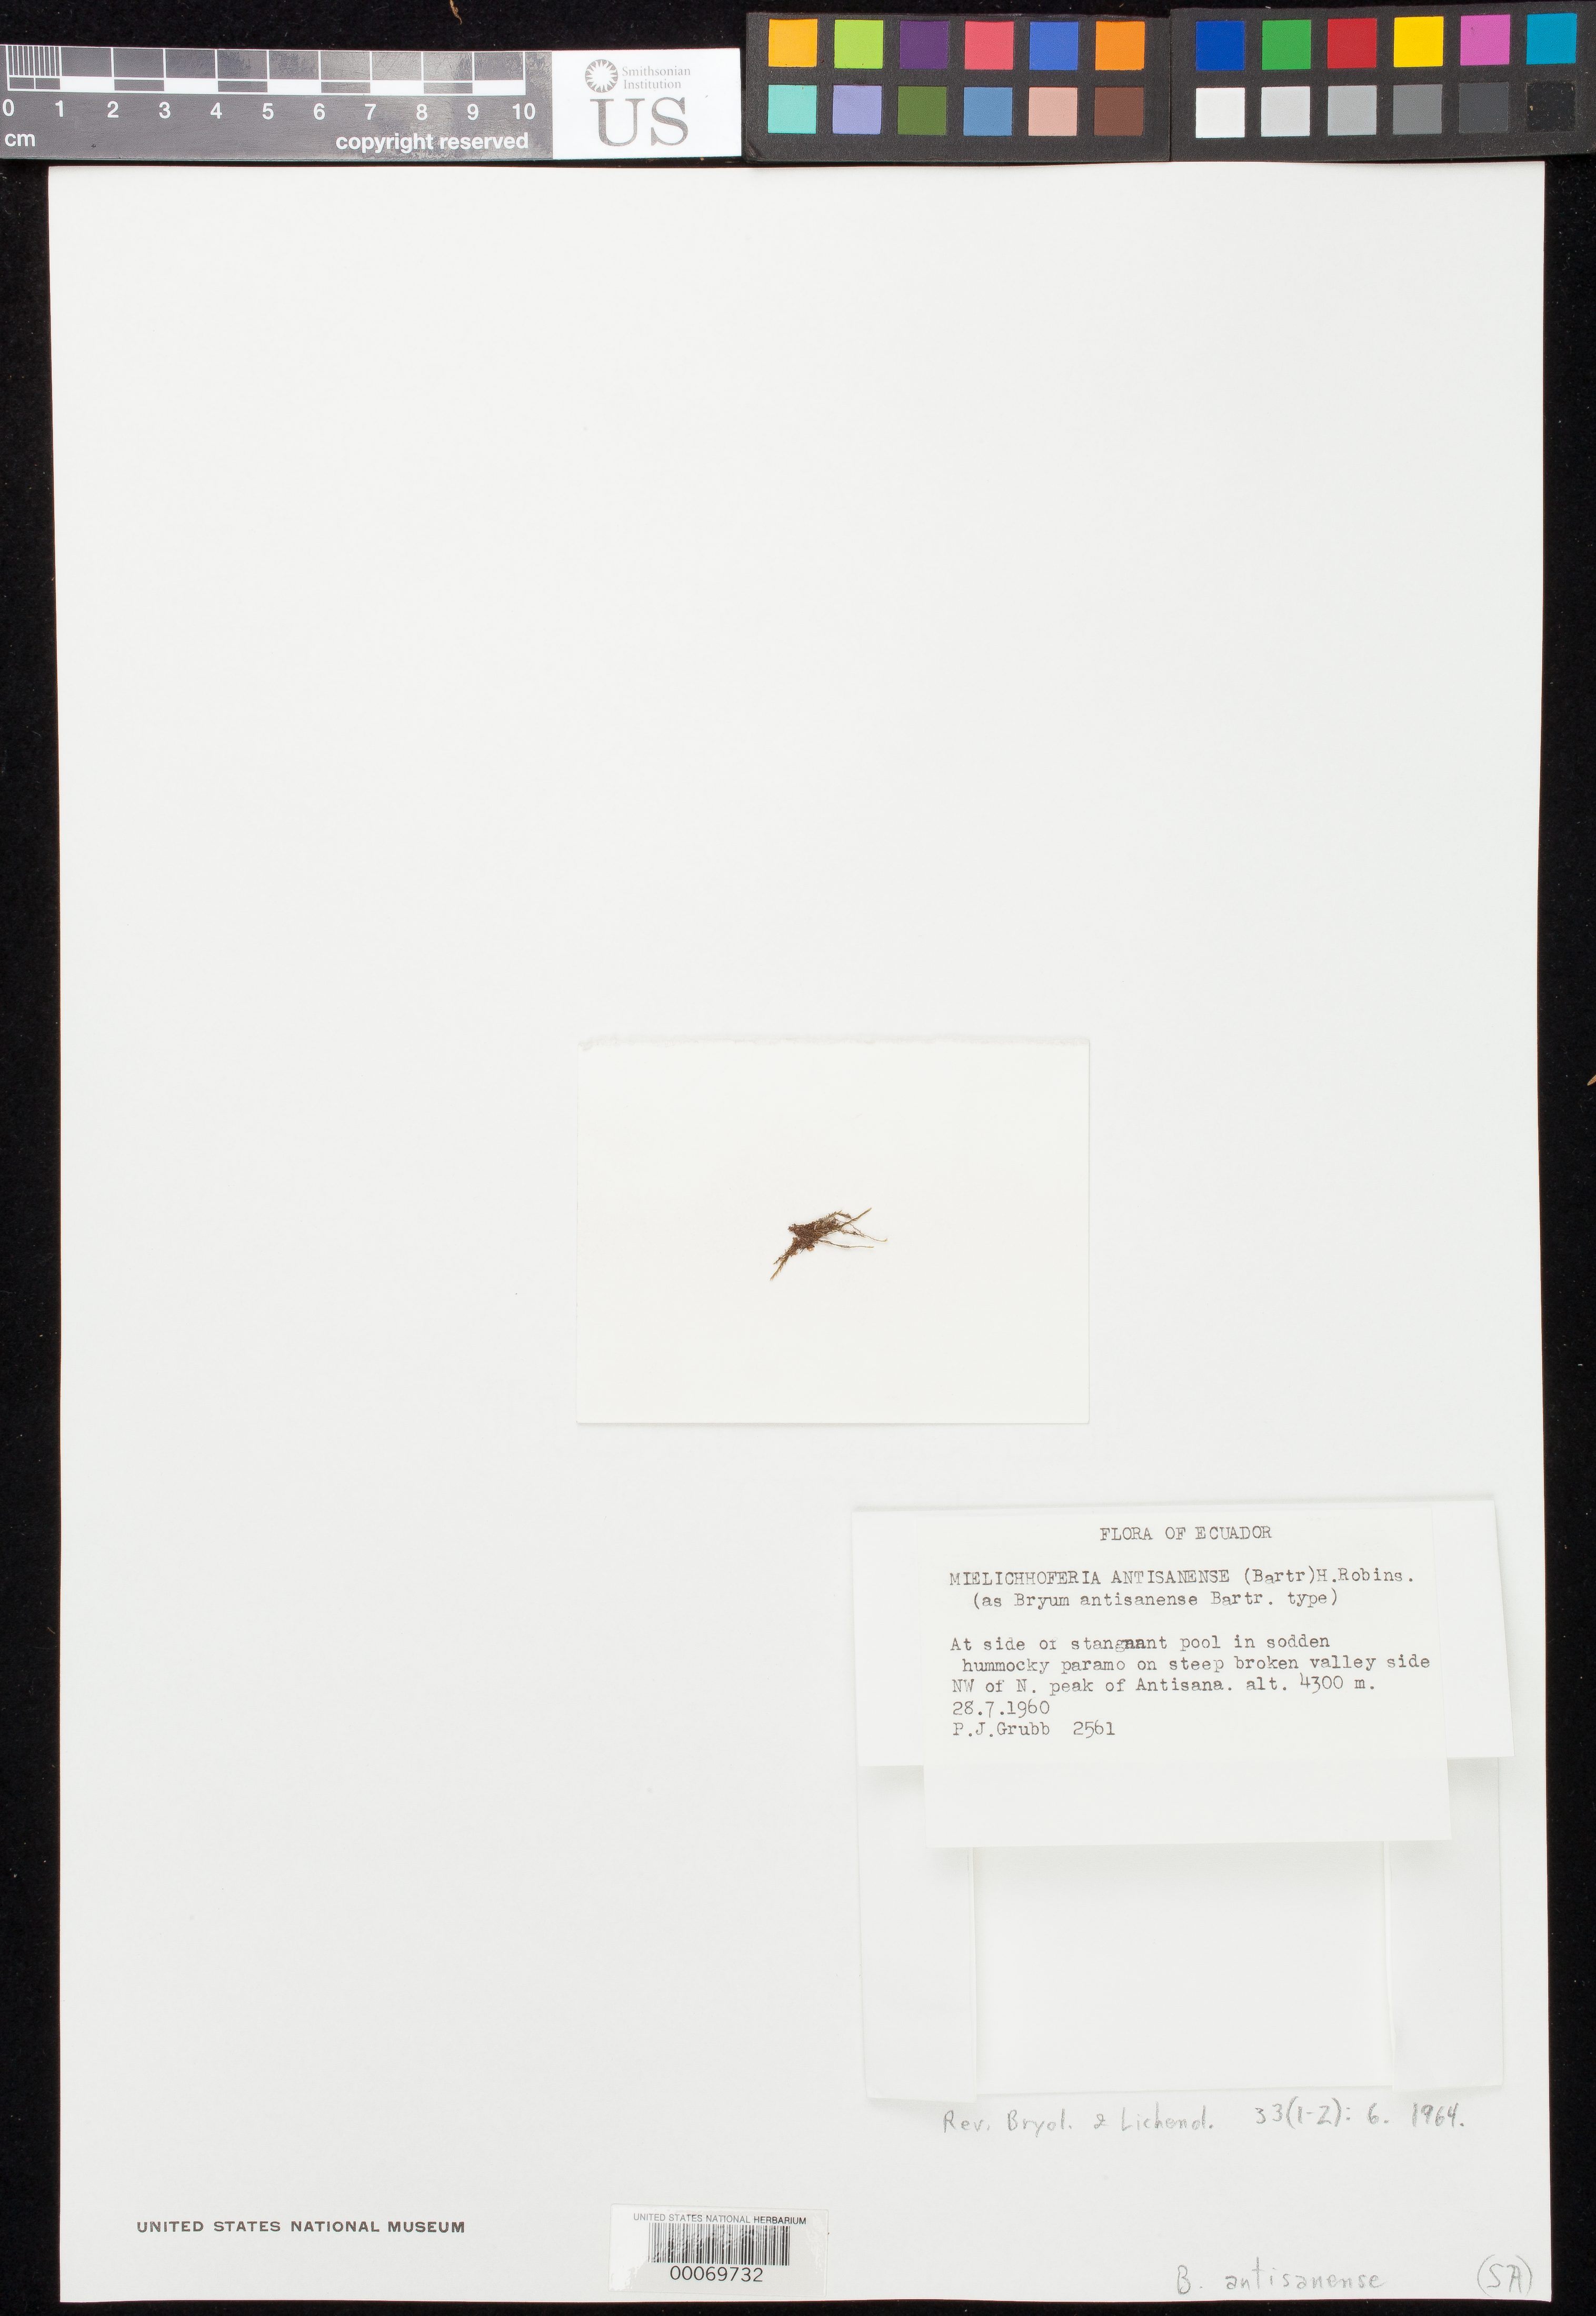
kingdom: Plantae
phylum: Bryophyta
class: Bryopsida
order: Bryales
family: Bryaceae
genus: Bryum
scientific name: Bryum antisanense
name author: E.B. Bartram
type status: Isotype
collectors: P. J. Grubb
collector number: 2561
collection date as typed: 28 Jul 1960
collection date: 1960-07-28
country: Ecuador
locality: N W ofN peak of Antisana.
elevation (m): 4300